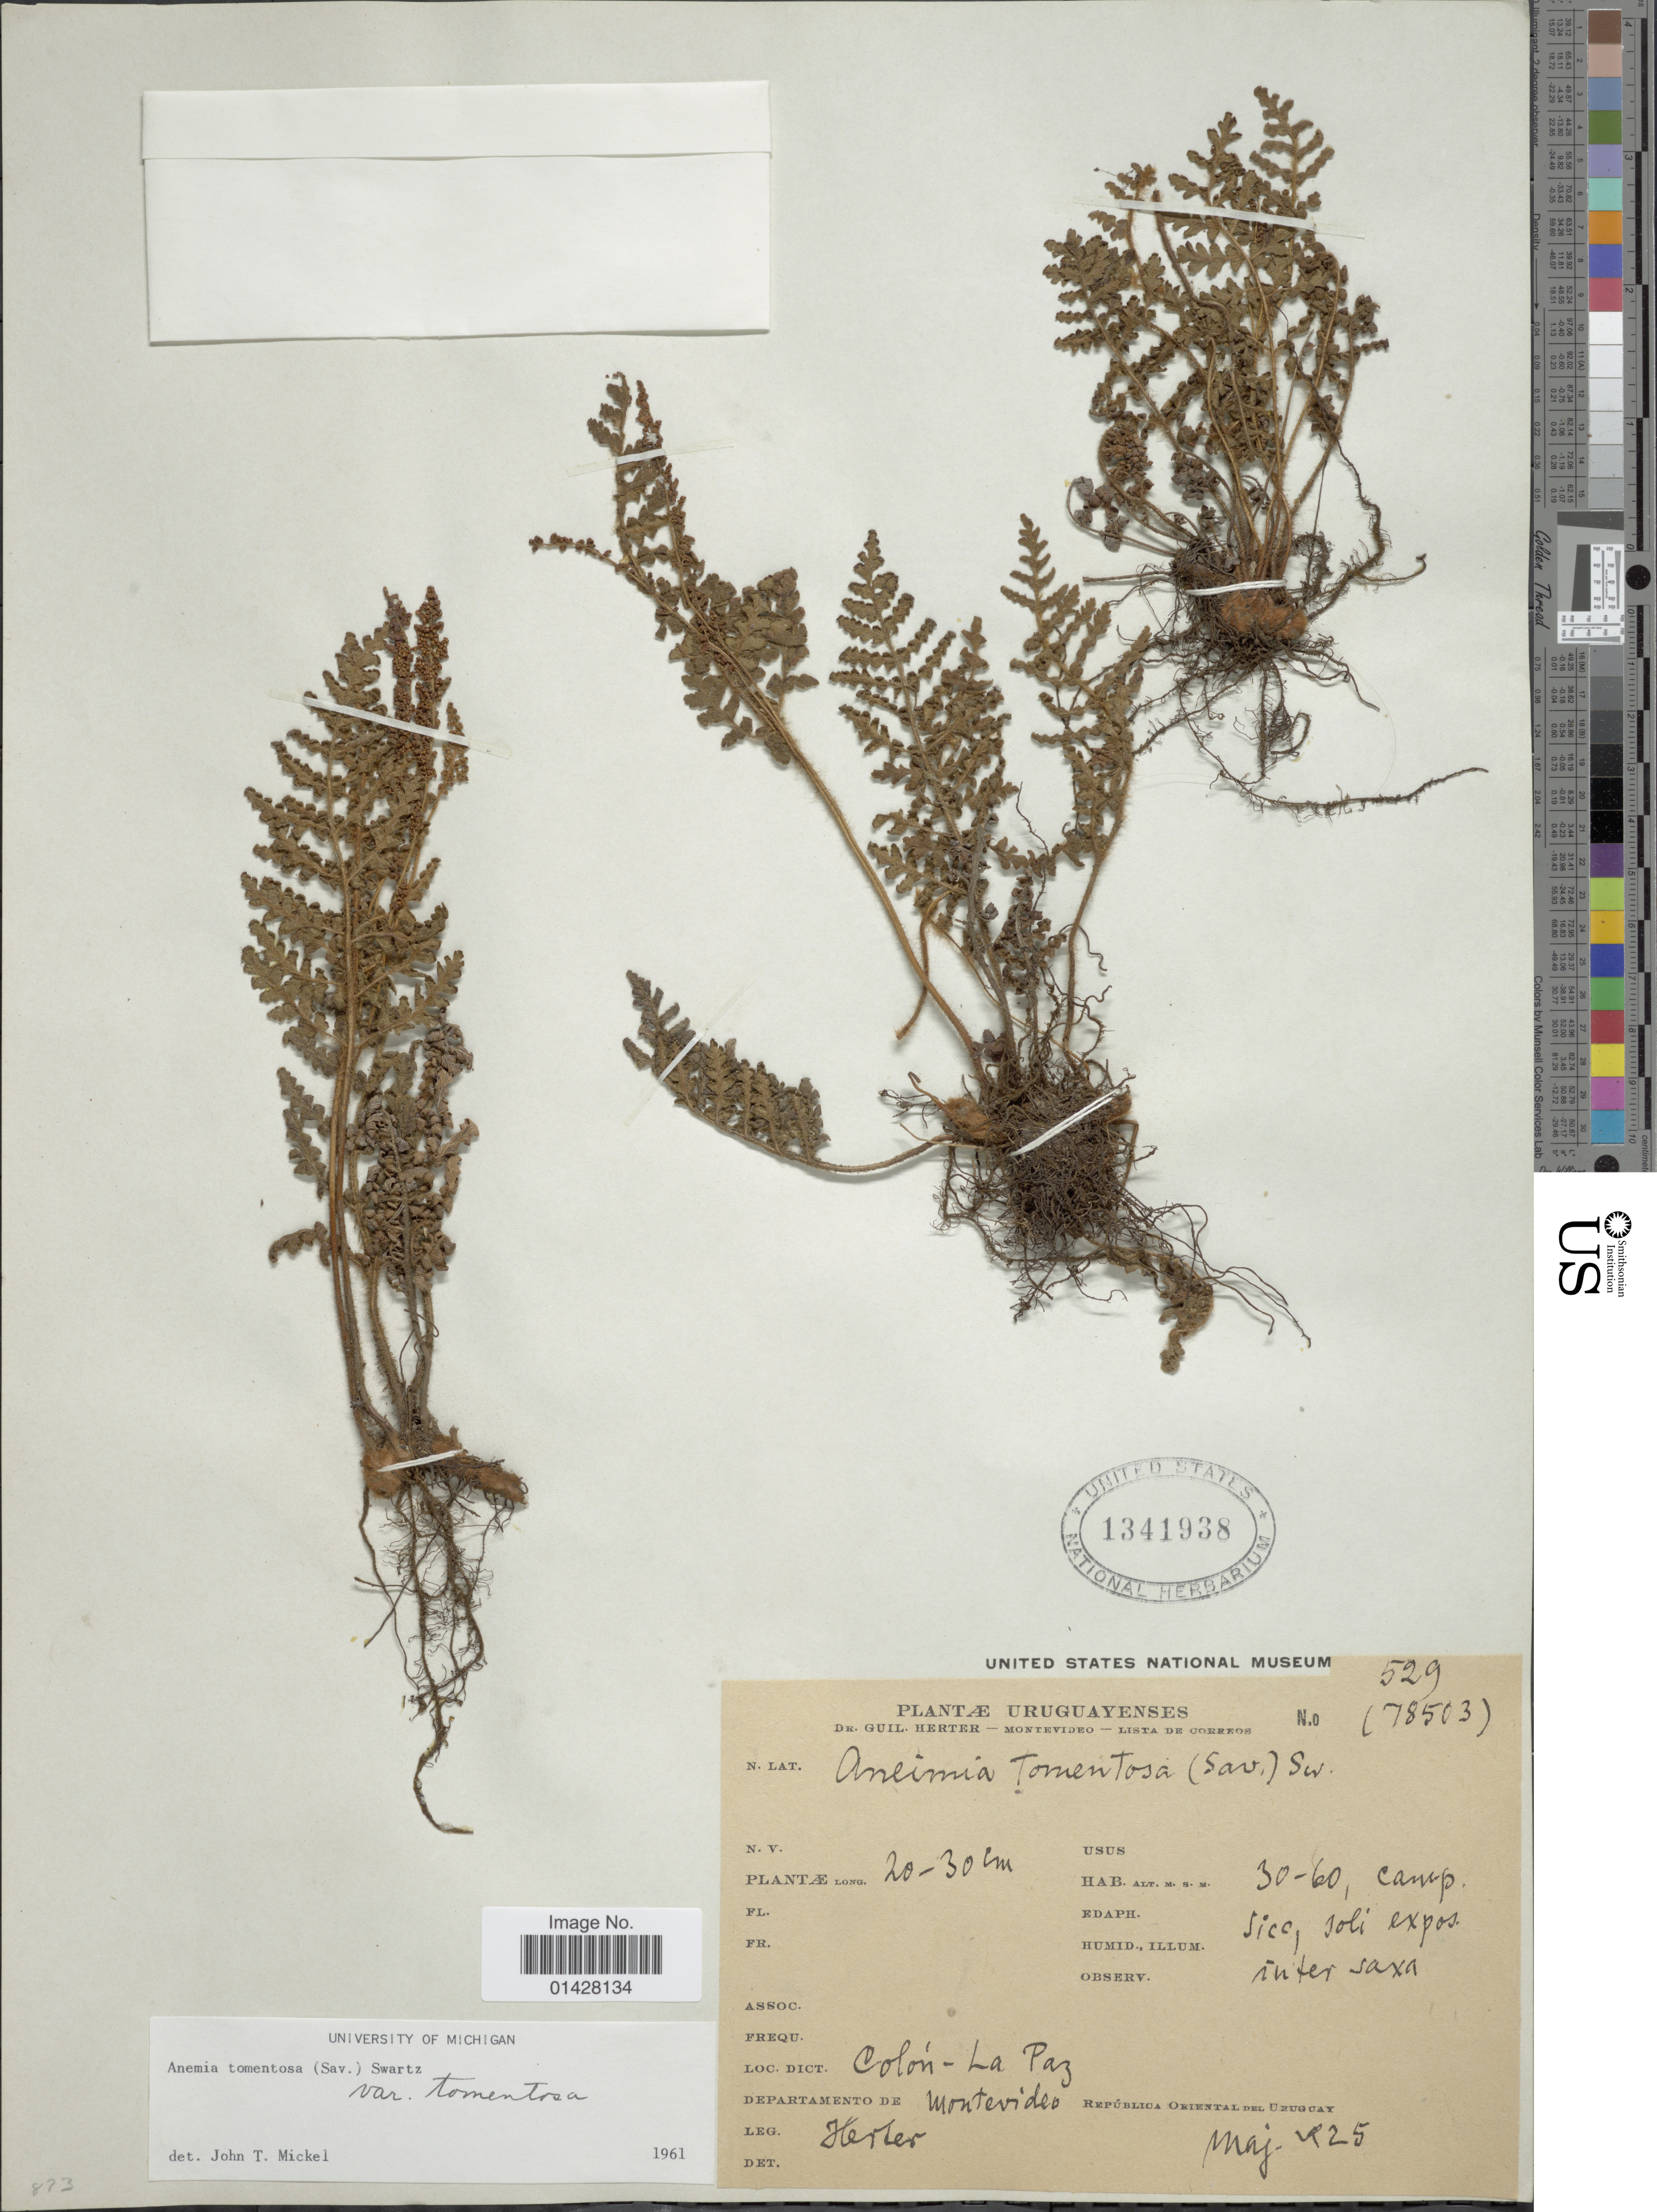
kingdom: Plantae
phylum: Tracheophyta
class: Polypodiopsida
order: Schizaeales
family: Anemiaceae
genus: Anemia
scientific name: Anemia tomentosa var. tomentosa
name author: (Sav.) Sw.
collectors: G. Herter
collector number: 529/78503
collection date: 1925-05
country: Uruguay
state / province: Montevideo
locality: Colón - La Paz. Departamento de Montevideo. república Oriental del Uruguay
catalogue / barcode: US 1341938